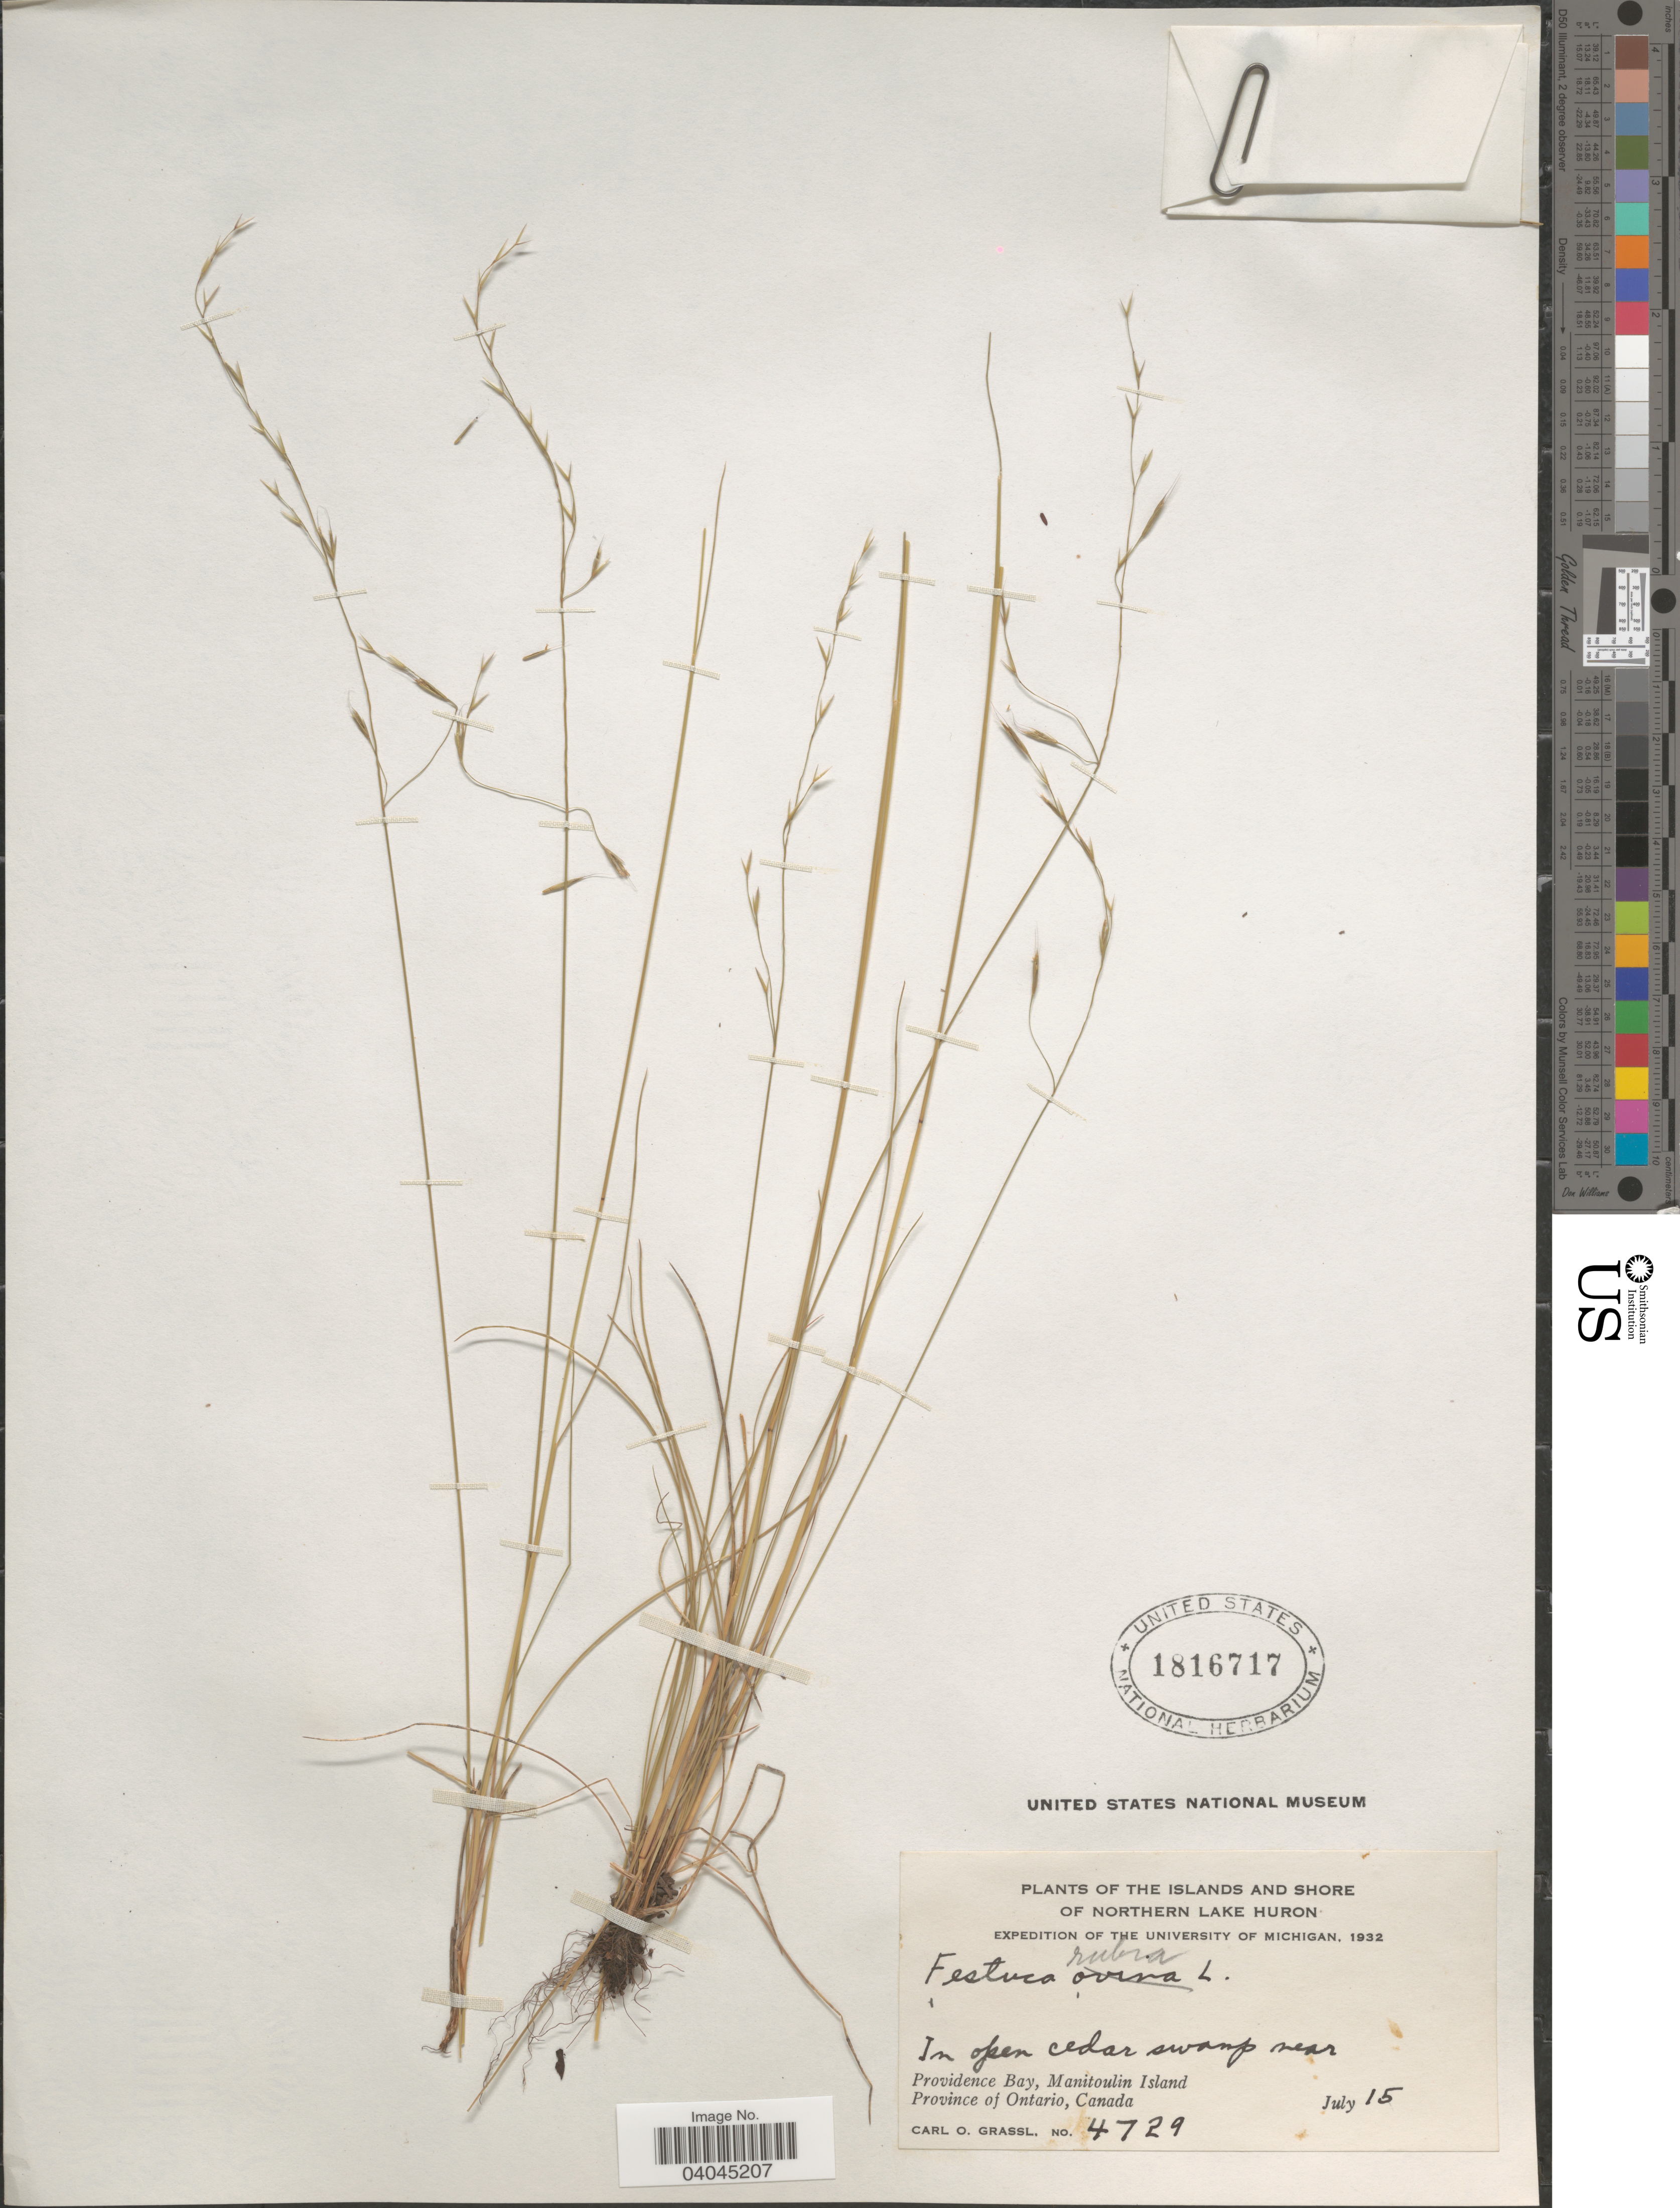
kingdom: Plantae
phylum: Tracheophyta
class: Liliopsida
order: Poales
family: Poaceae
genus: Festuca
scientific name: Festuca rubra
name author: L.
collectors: C. Grassl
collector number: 4729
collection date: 1932-07-15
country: Canada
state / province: Ontario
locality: The Islands and Shore of Northern Lake Huron. Near Providence Bay, Manitoulin Island.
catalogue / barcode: US 1816717